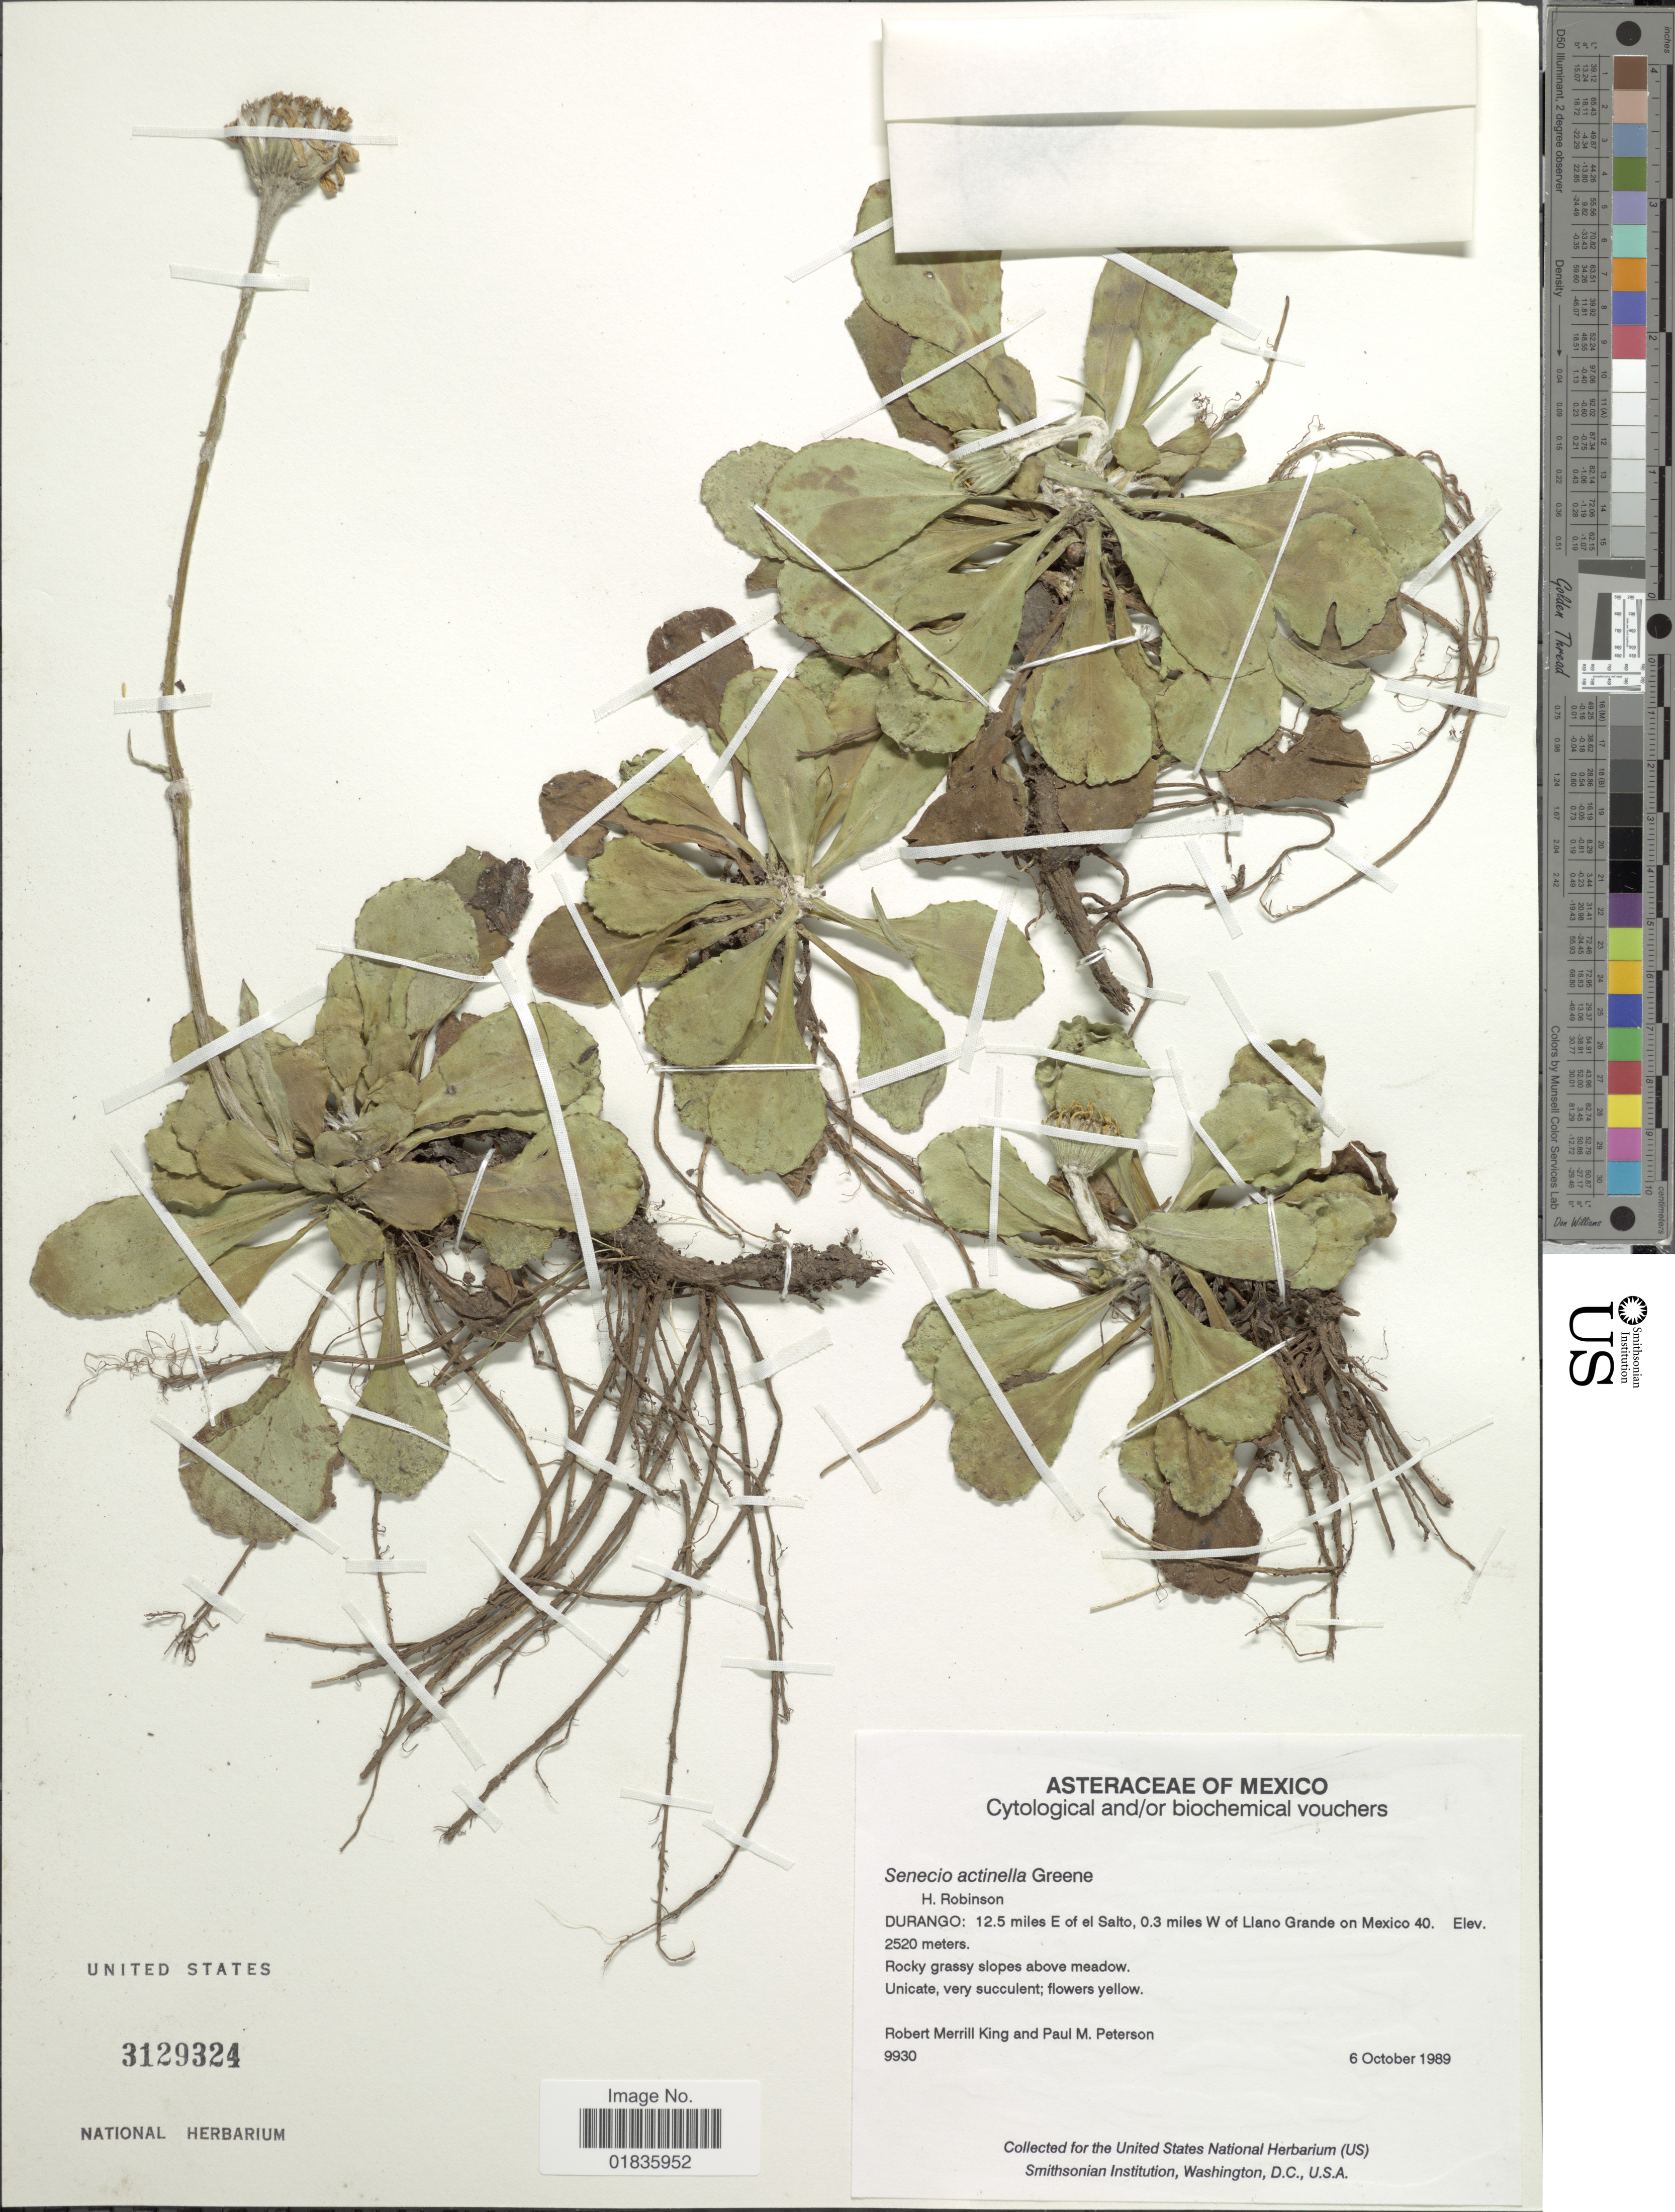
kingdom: Plantae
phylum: Tracheophyta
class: Magnoliopsida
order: Asterales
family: Asteraceae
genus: Senecio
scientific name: Senecio actinella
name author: Greene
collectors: R. M. King & P. M. Peterson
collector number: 9930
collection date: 1989-10-06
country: Mexico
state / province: Durango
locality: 12.5 miles E of El Salto, 0.3 miles W of Llano Grande on Mexico 40.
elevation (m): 2520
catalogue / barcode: US 3129324